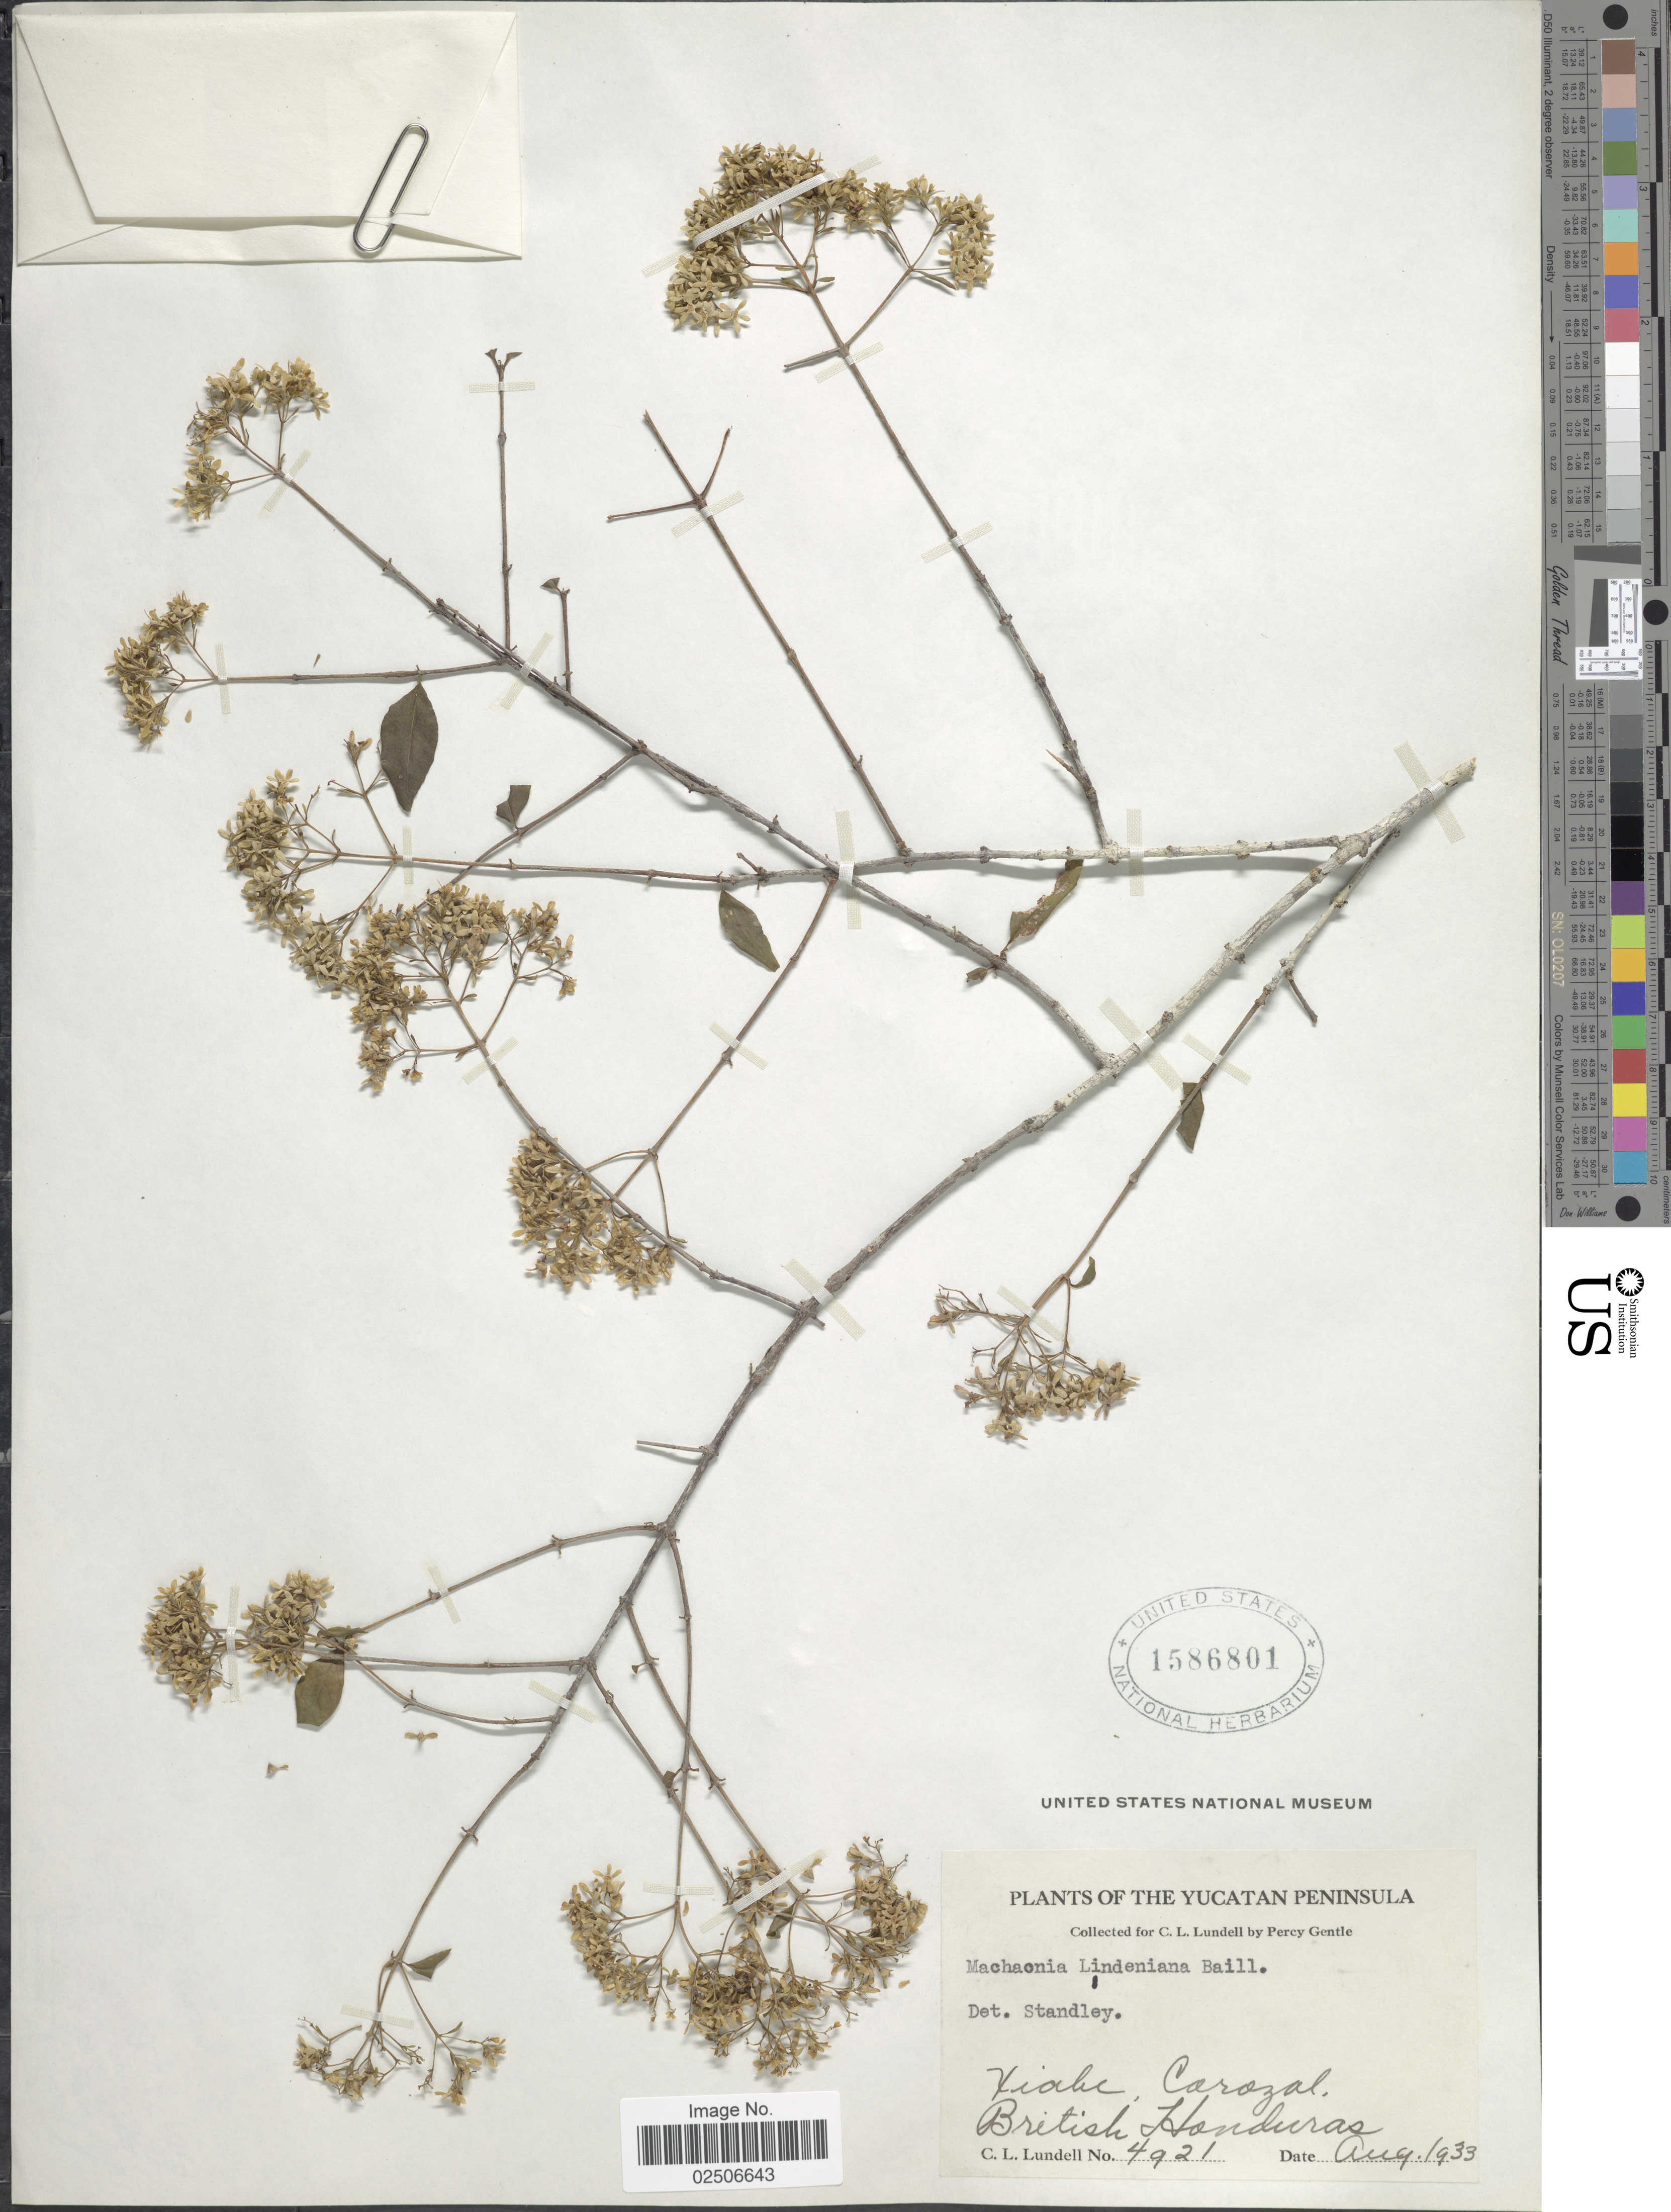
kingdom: Plantae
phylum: Tracheophyta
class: Magnoliopsida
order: Gentianales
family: Rubiaceae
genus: Machaonia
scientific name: Machaonia lindeniana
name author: Baill.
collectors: C. L. Lundell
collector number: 4921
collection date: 1933-08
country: Belize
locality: Yucatan Peninsula, Yiake, Corozal, British Honduras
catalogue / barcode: US 1586801